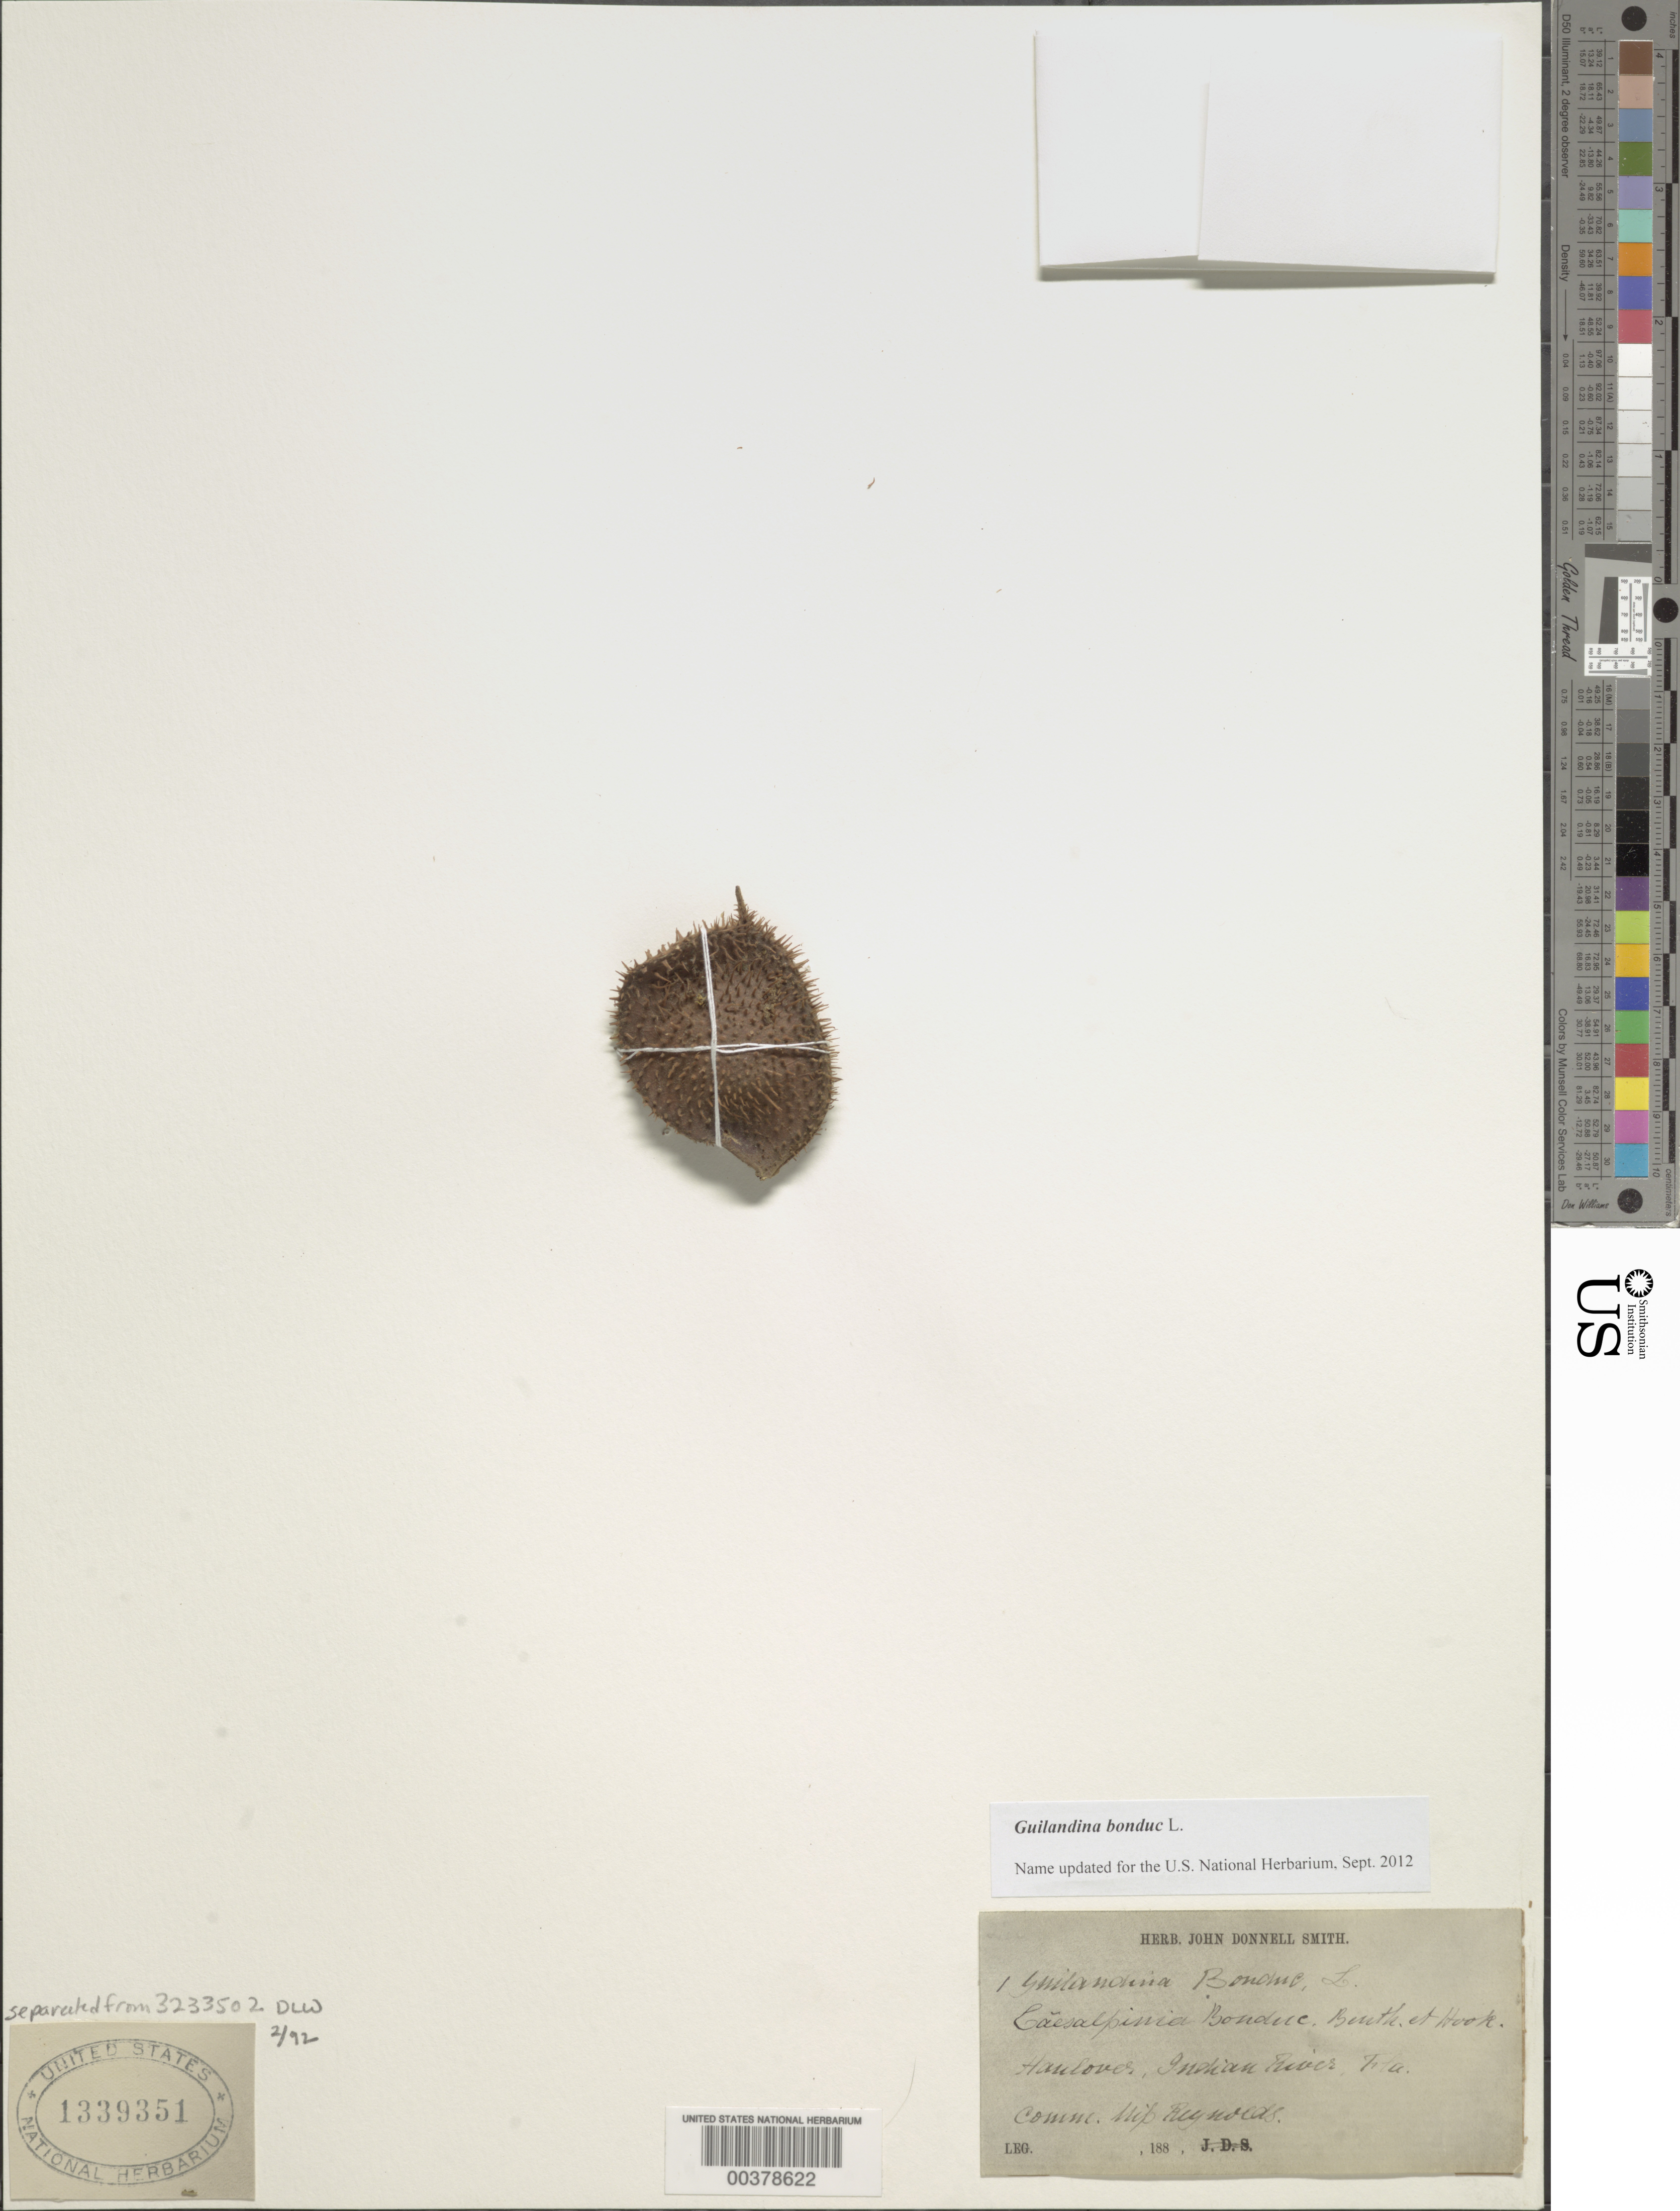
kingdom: Plantae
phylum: Tracheophyta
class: Magnoliopsida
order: Fabales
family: Fabaceae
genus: Guilandina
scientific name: Guilandina bonduc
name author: L.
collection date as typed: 188-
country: United States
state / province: Florida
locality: Hanloves, indian river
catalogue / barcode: US 1339351